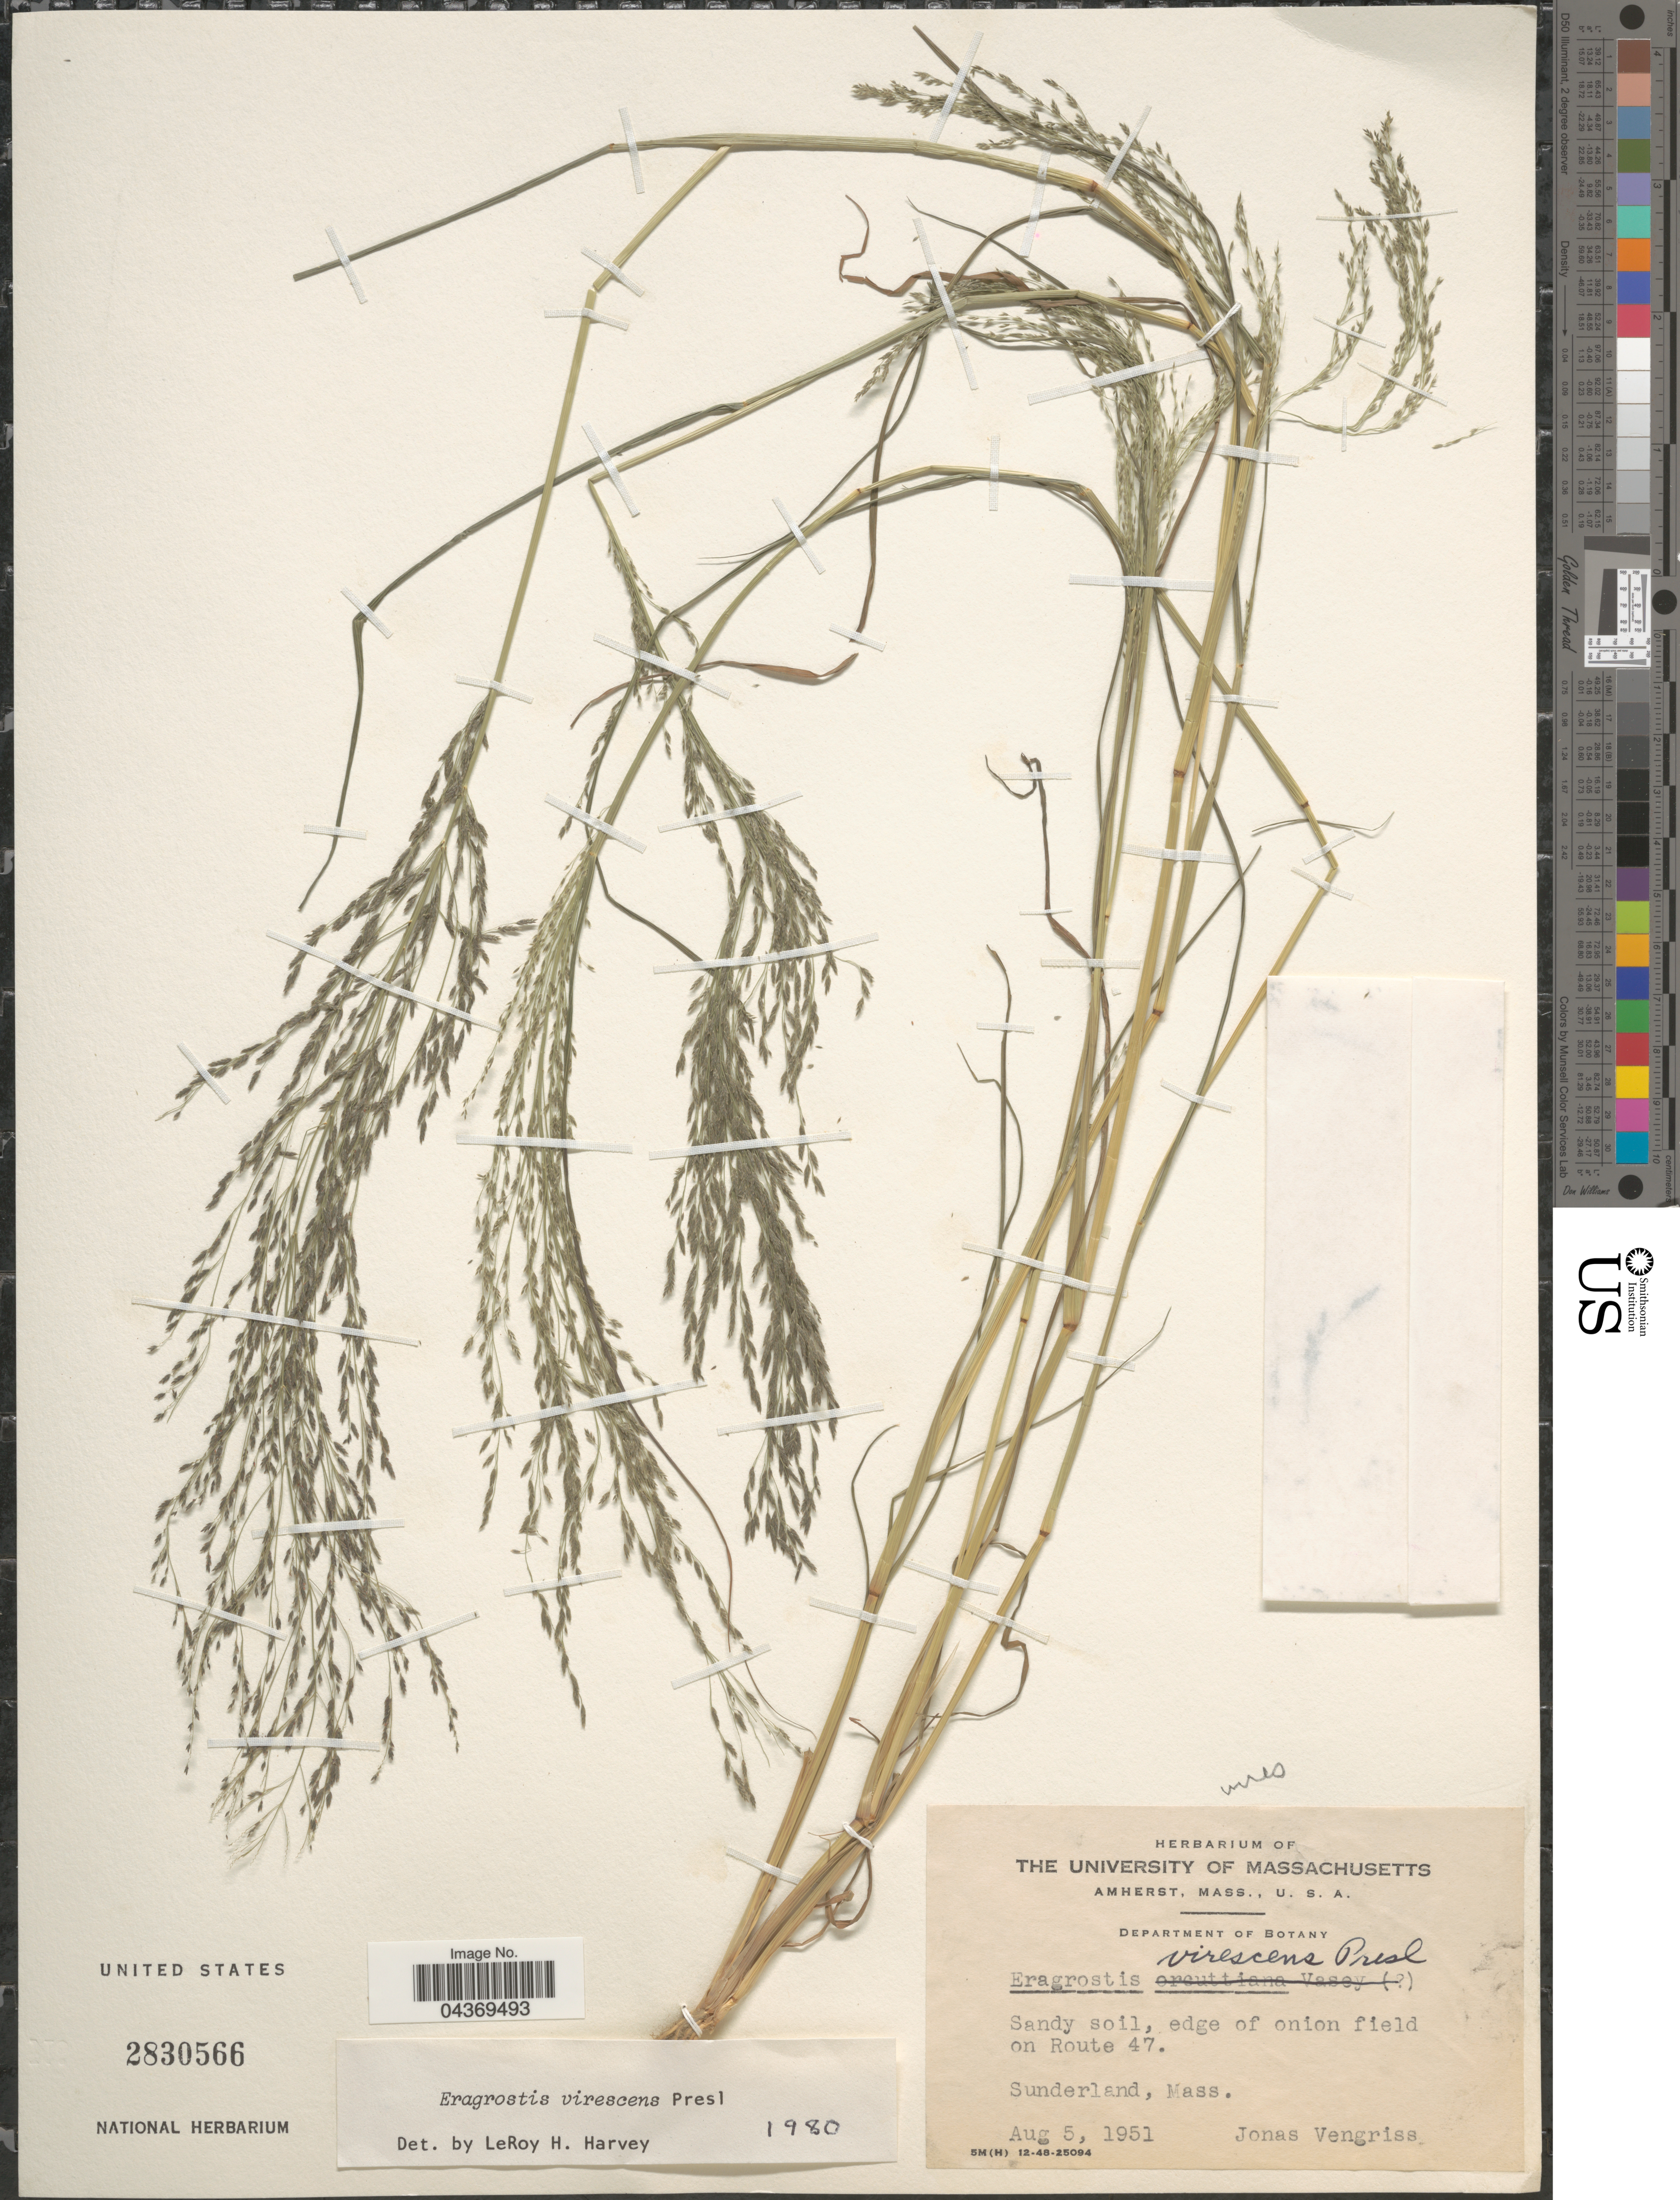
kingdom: Plantae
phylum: Tracheophyta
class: Liliopsida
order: Poales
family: Poaceae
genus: Eragrostis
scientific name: Eragrostis mexicana subsp. virescens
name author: (J. Presl) S.D. Koch & Sánchez Vega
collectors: J. Vengriss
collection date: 1951-08-05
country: United States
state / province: Massachusetts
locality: Sandy soil, edge of onion field on Route 47. Sunderland.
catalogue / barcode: US 2830566